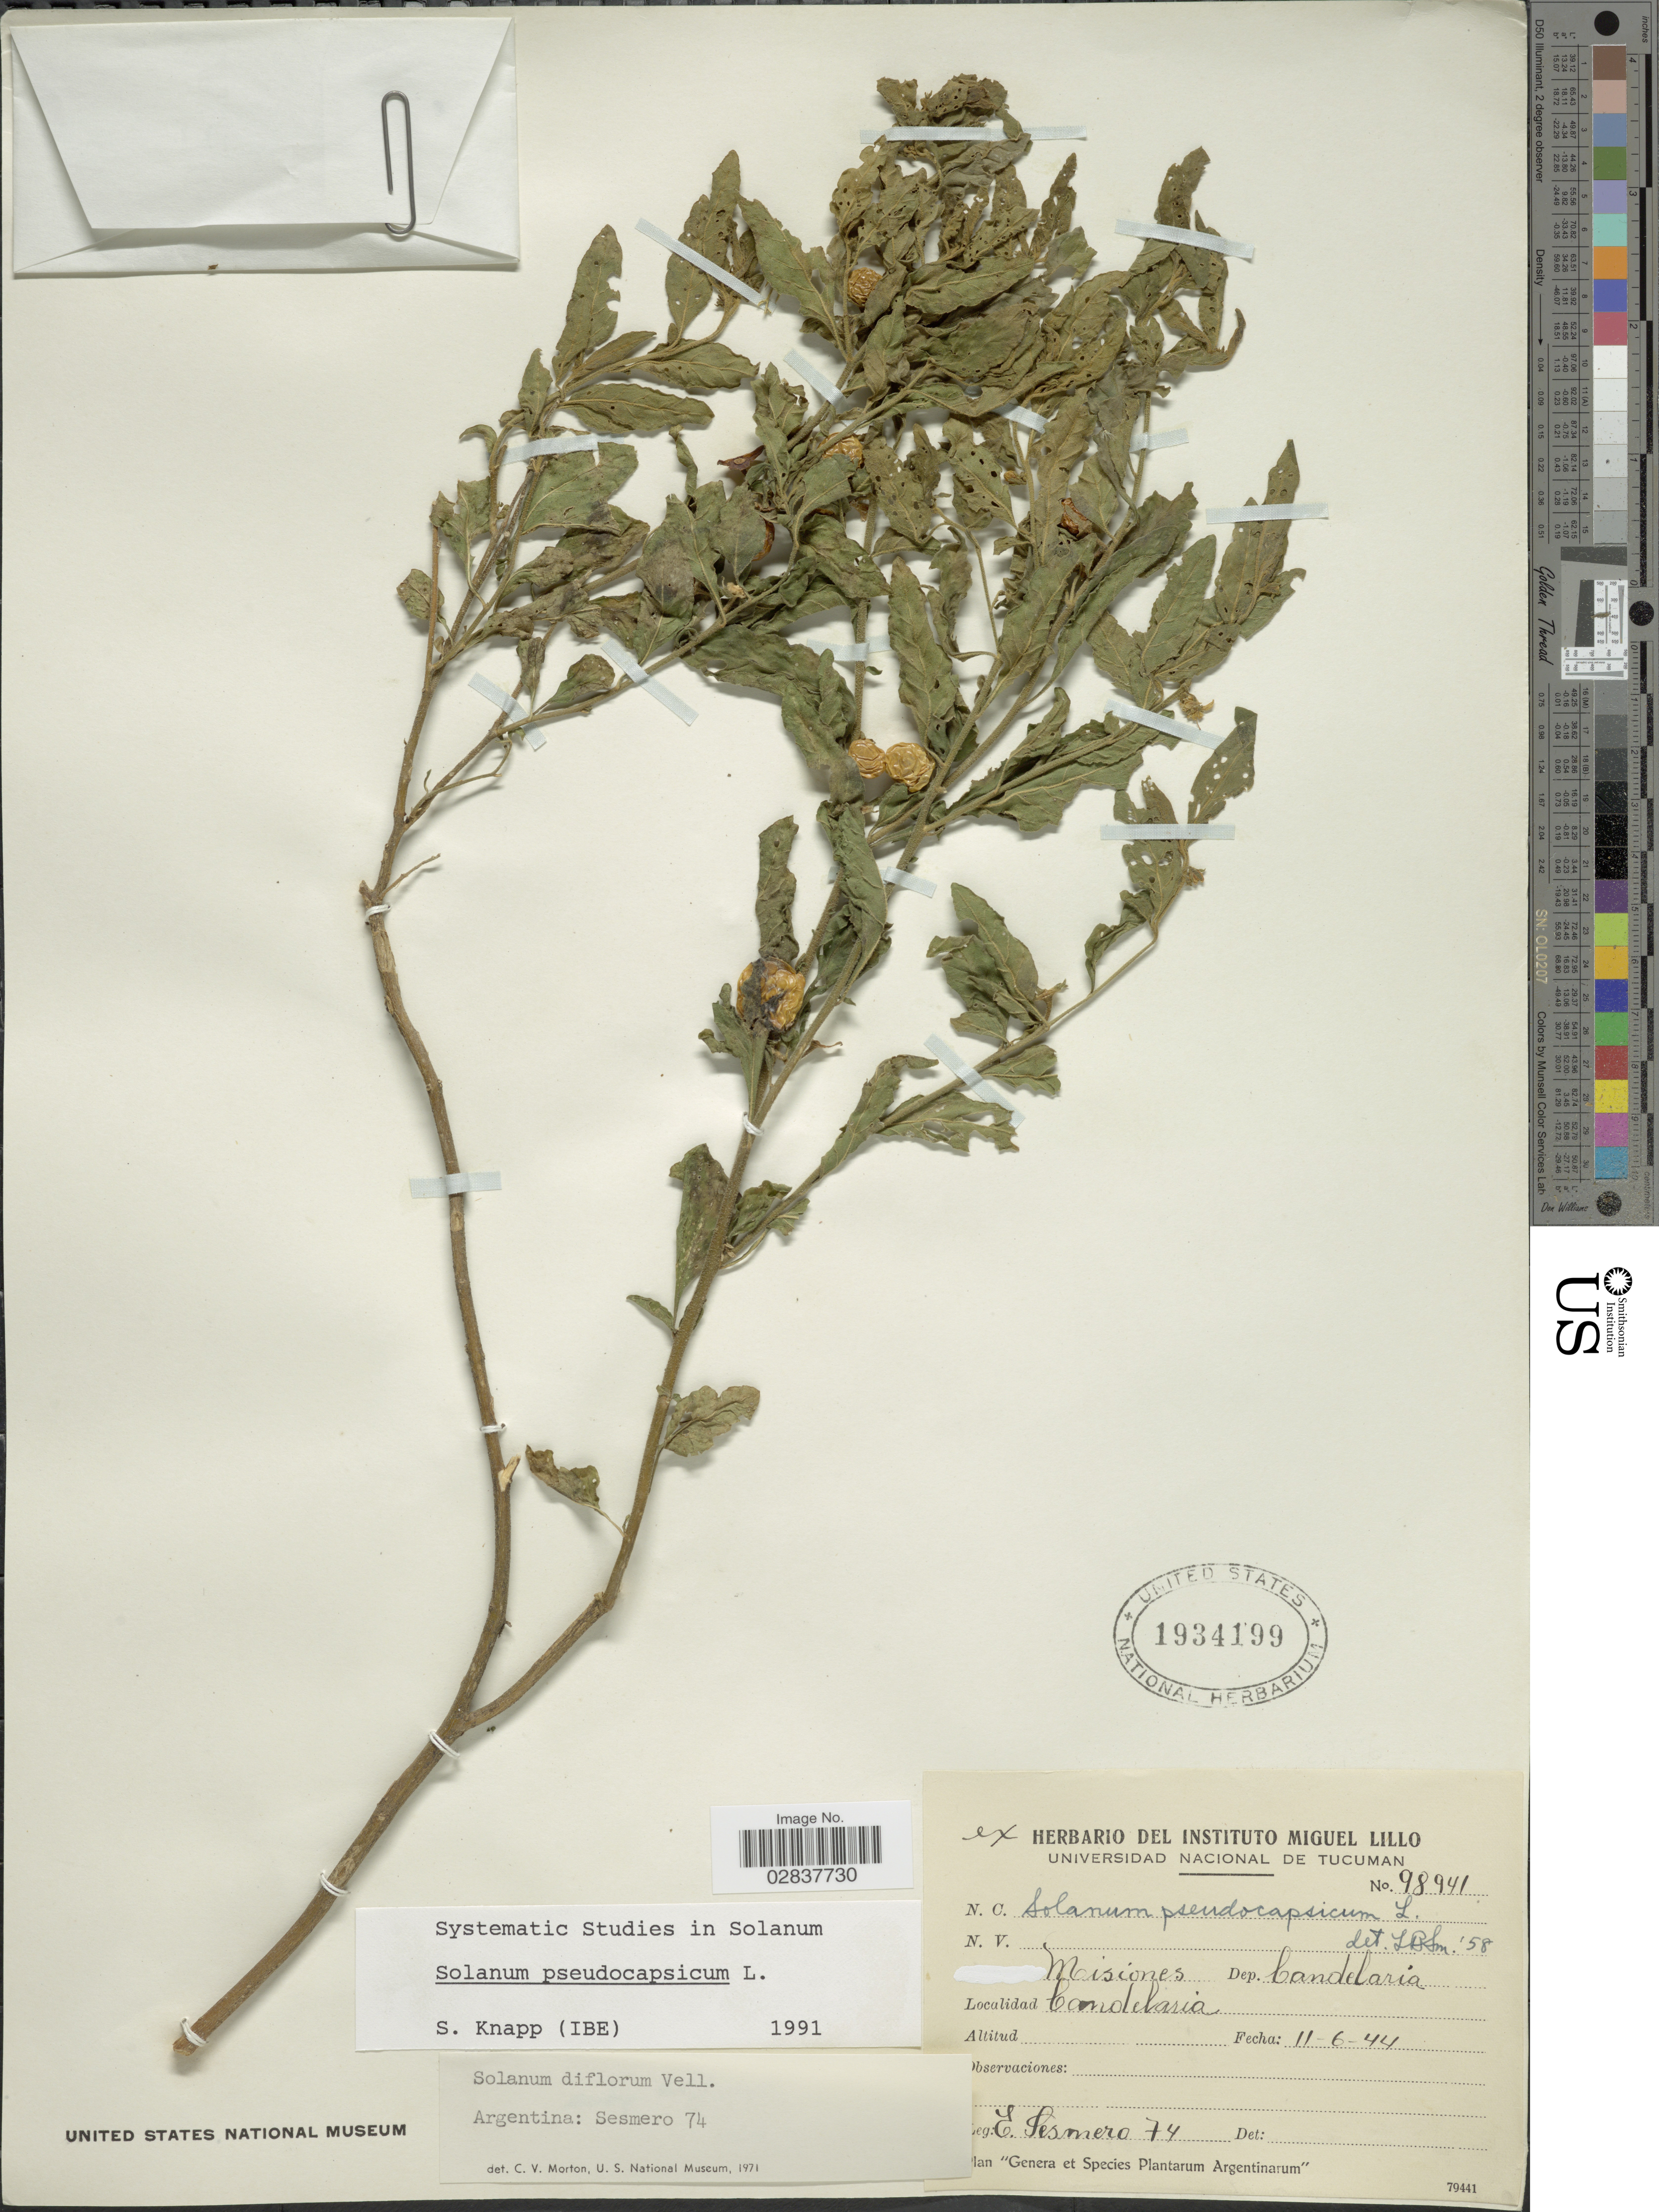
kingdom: Plantae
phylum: Tracheophyta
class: Magnoliopsida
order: Solanales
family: Solanaceae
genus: Solanum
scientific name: Solanum pseudocapsicum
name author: L.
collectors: E. Sesmero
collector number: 74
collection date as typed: Transcribed d/m/y: 11/6/44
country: Argentina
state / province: Misiones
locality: Misiones, Dep. Candelaria. Candelaria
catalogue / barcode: US 1934199